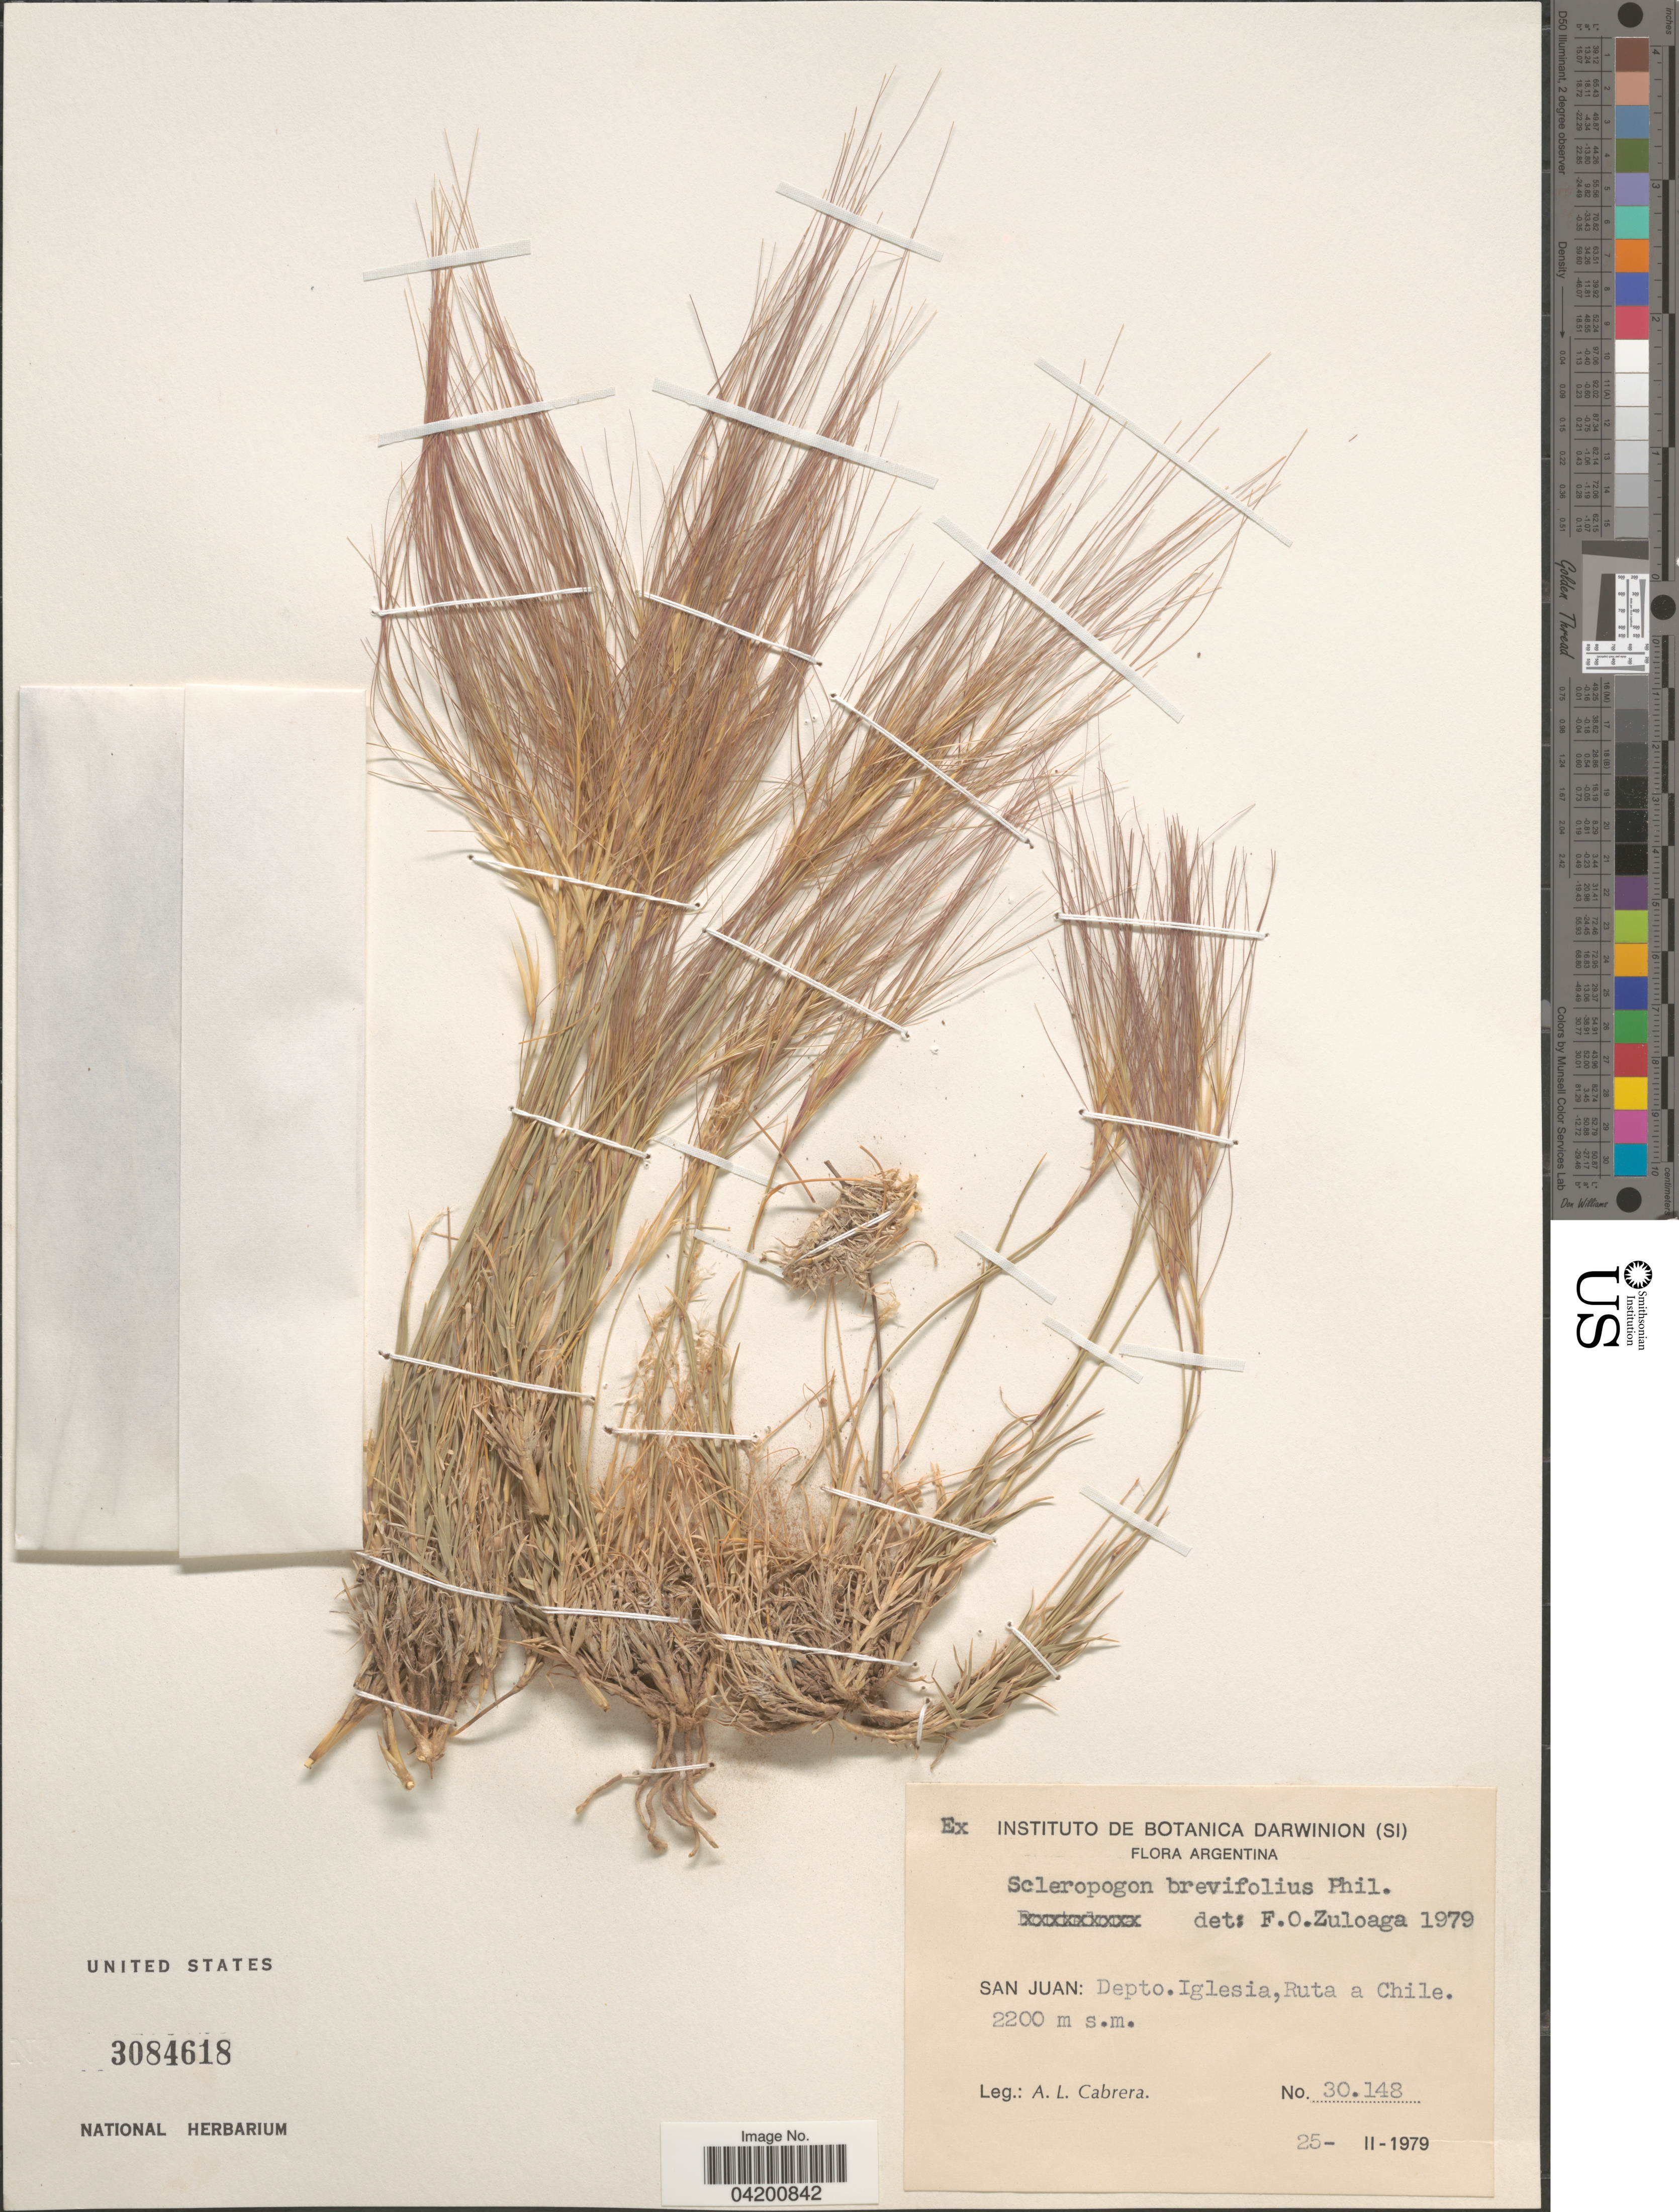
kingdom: Plantae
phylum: Tracheophyta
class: Liliopsida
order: Poales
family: Poaceae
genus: Scleropogon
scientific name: Scleropogon brevifolius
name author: Phil.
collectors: A. L. Cabrera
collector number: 30148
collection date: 1979-02-25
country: Argentina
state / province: San Juan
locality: Depto. Iglesia, Ruta a Chile.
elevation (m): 2200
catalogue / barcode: US 3084618